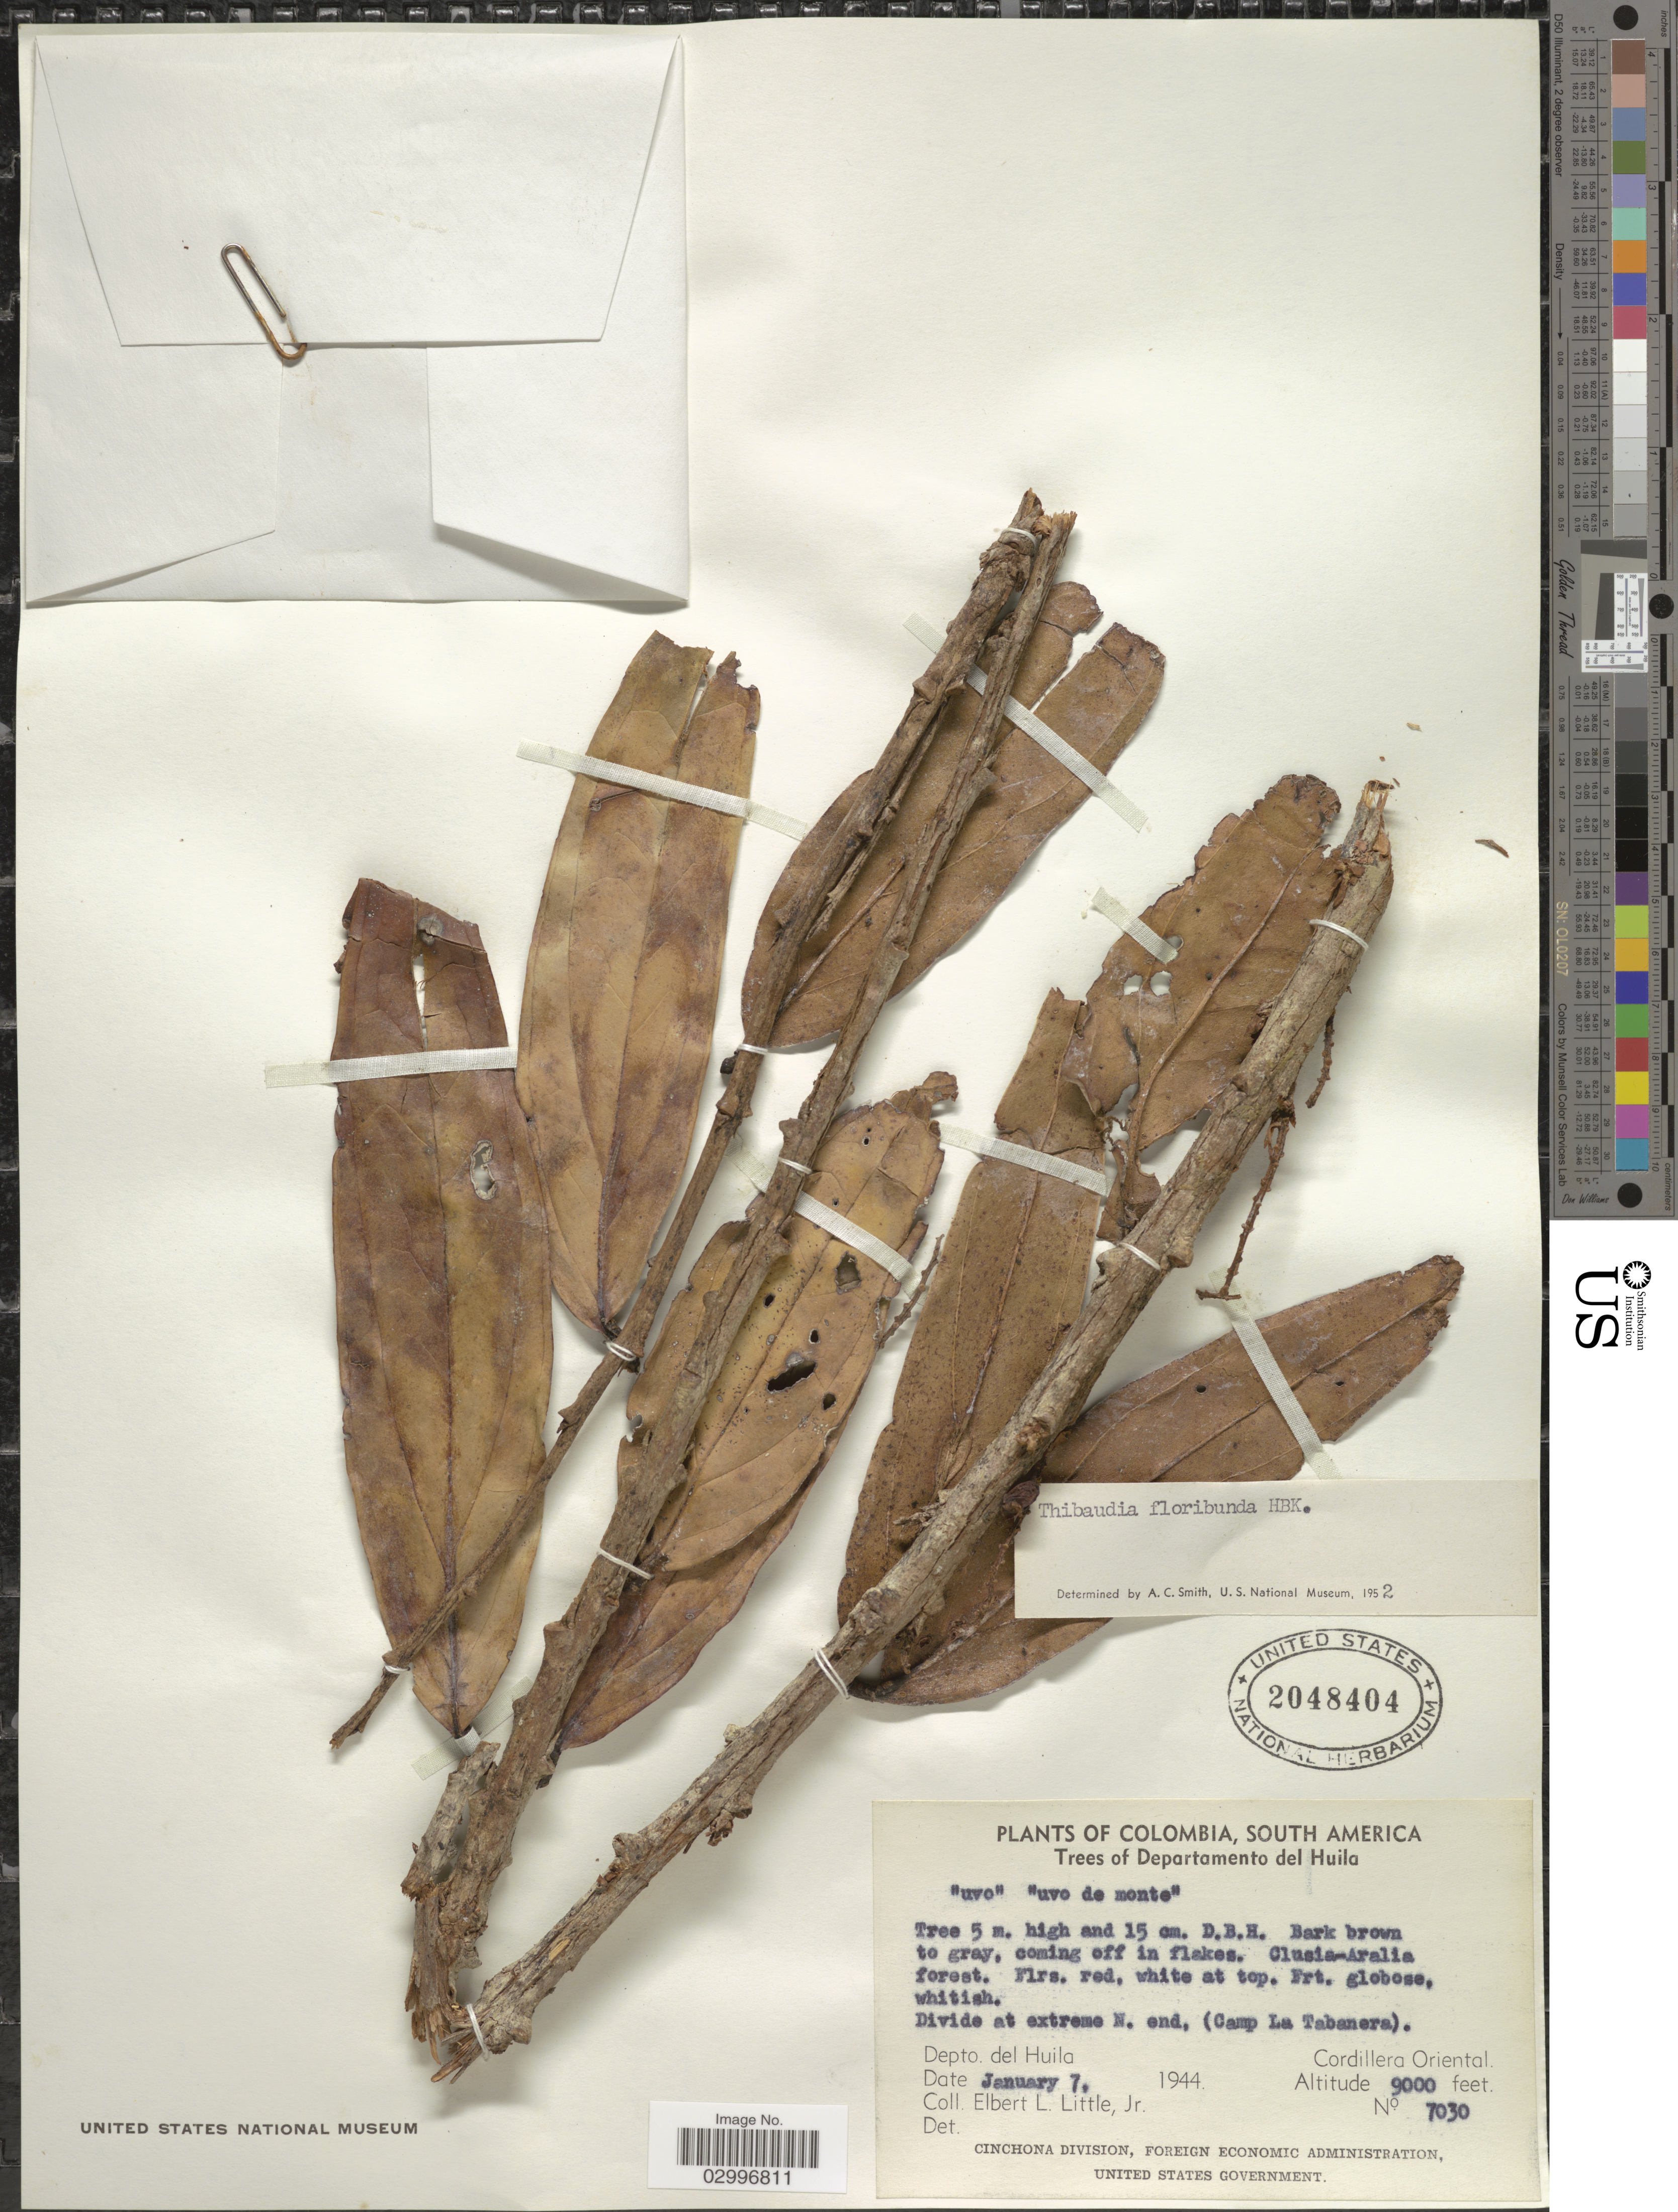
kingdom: Plantae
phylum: Tracheophyta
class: Magnoliopsida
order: Ericales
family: Ericaceae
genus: Thibaudia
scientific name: Thibaudia floribunda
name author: Kunth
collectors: E. L. Little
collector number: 7030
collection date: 1944-01-07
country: Colombia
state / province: Huila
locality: Trees of Departamento del Huila. Divide at extreme N. end (Camp La Tabanera) Depto. del Huila. Cordillera Oriental.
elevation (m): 2743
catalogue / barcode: US 2048404